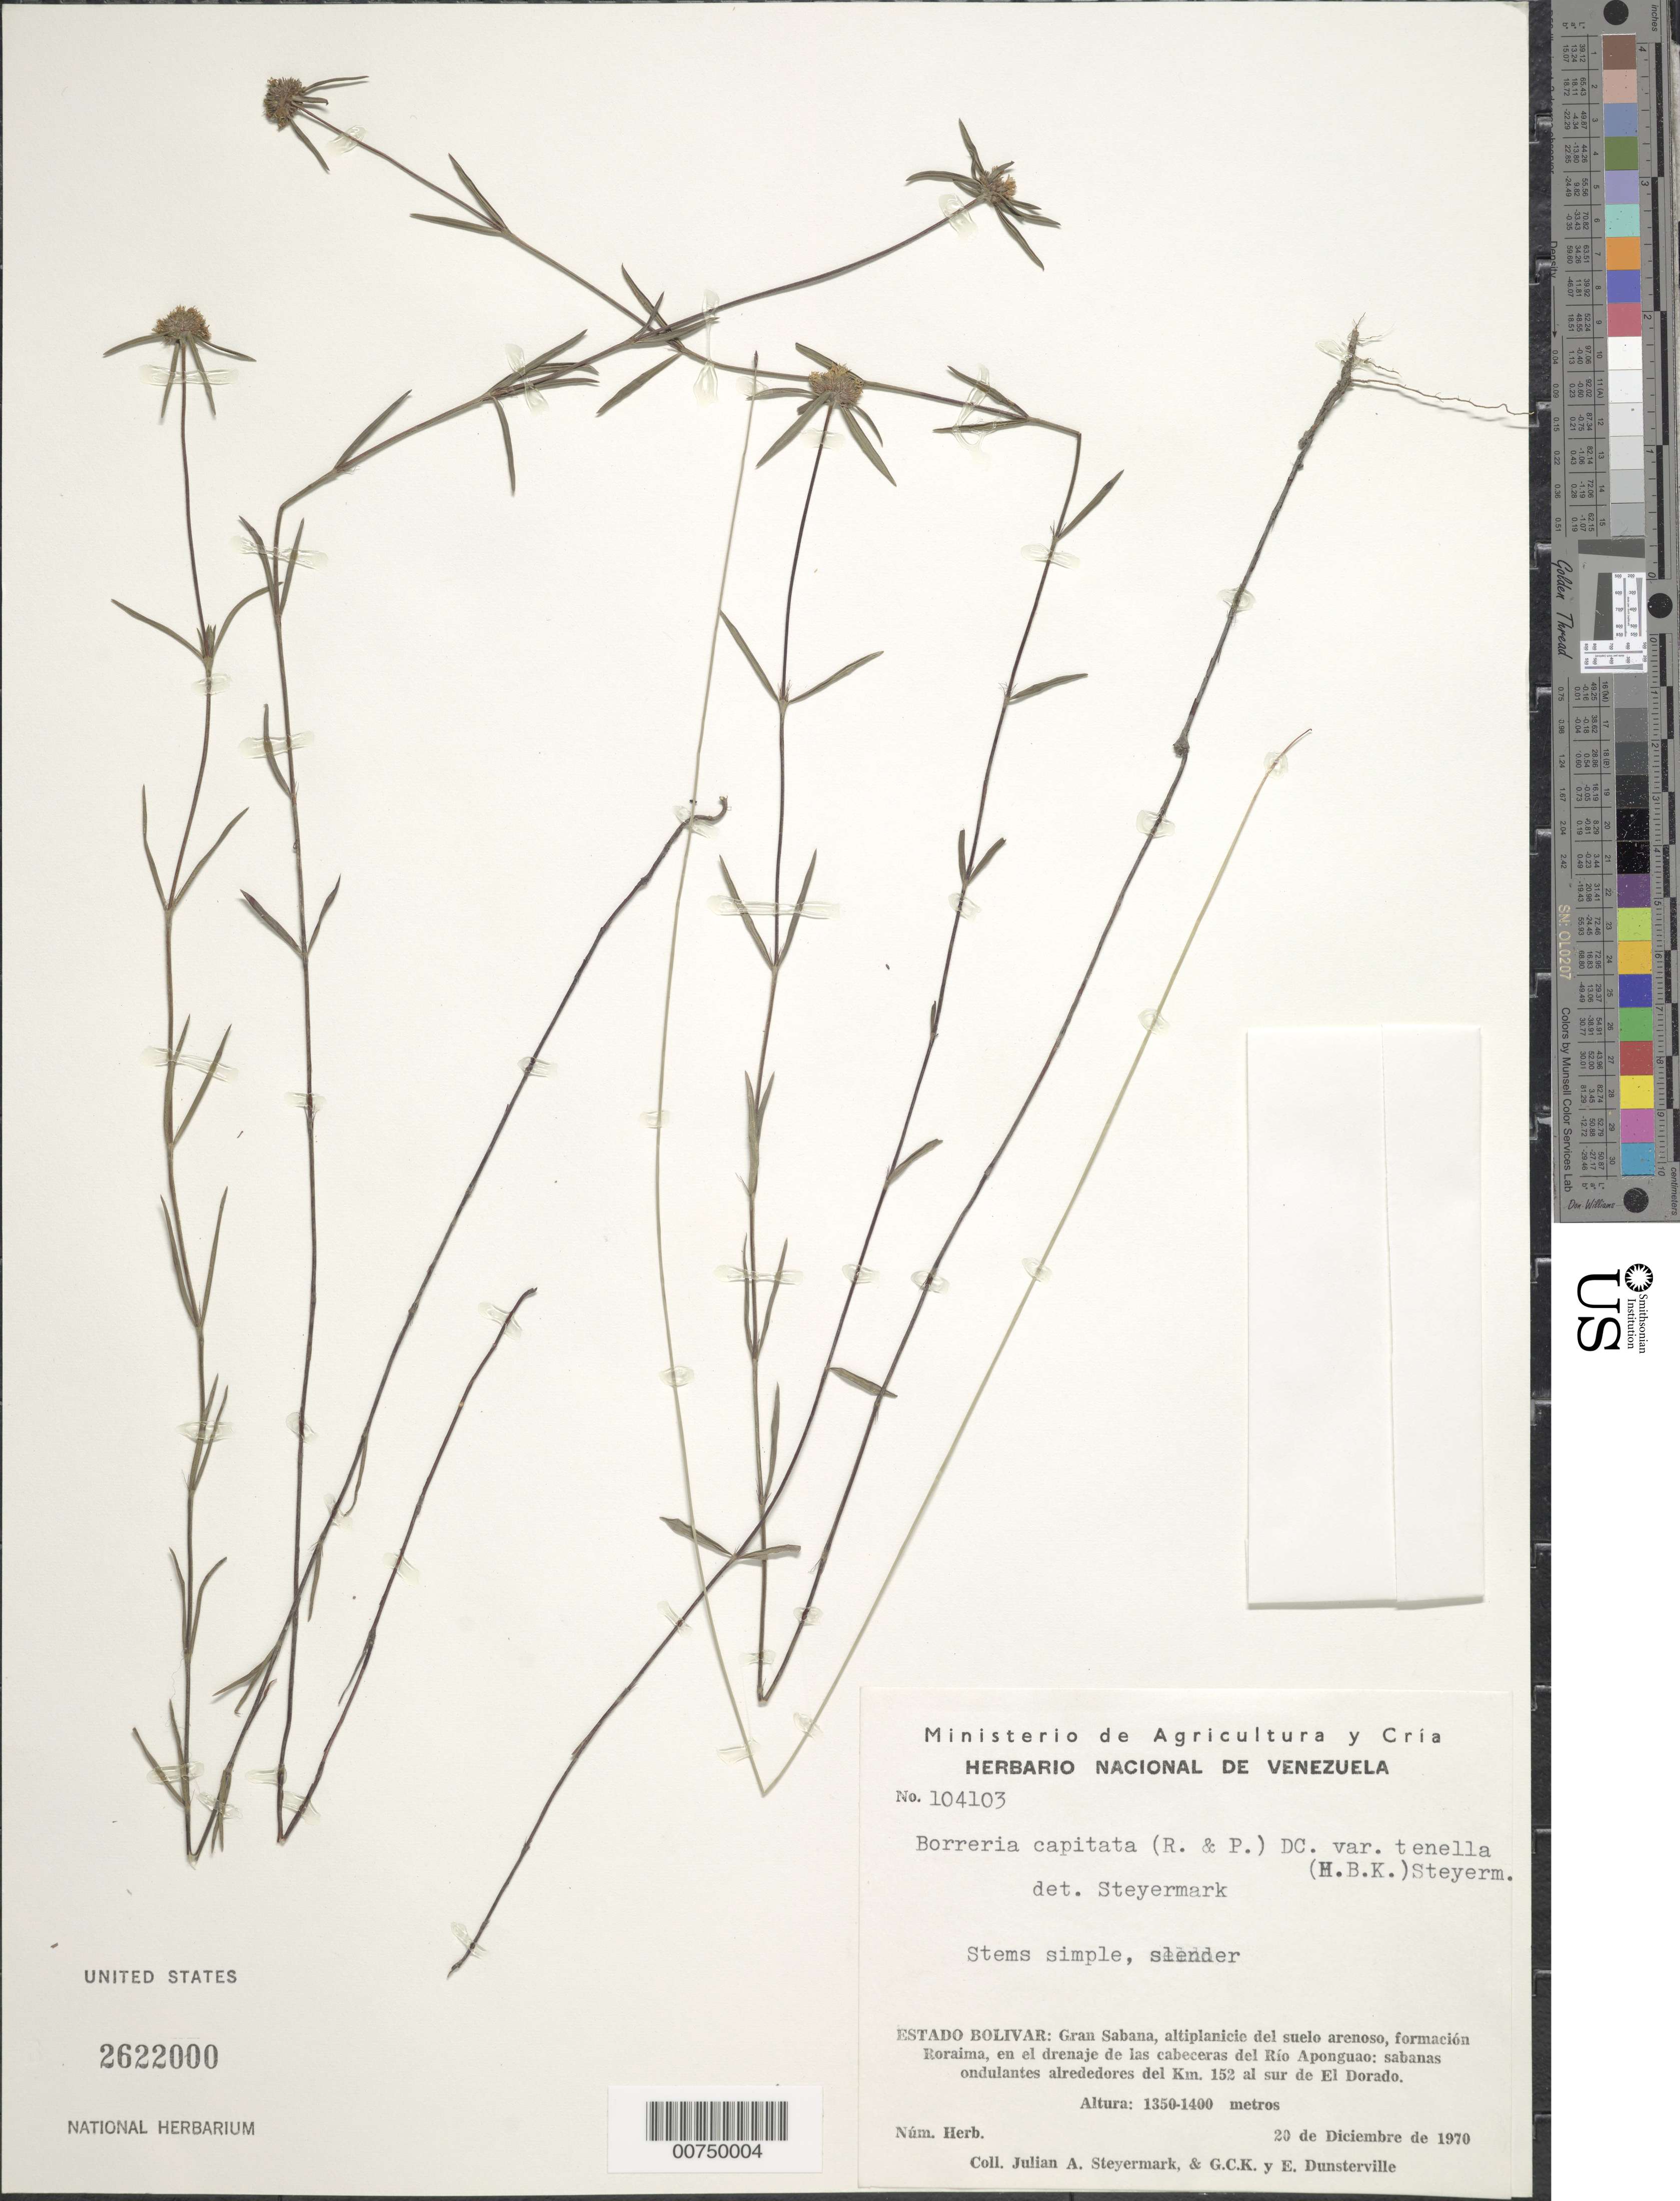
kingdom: Plantae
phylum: Tracheophyta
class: Magnoliopsida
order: Gentianales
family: Rubiaceae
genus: Borreria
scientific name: Borreria capitata var. tenella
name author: (Kunth) Steyerm.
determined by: Steyermark, Julian A., (VEN)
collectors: J. Steyermark, G. C. K. Dunsterville & E. Dunsterville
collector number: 104103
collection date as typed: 20-Dec-70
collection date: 1970-12-20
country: Venezuela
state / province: Bolívar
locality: Gran Sabana, Roraima, drenaje de las caberceras Río Aponguao, km 152 al sur de El Dorado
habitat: Sandy ground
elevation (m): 1350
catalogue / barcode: US 2622000